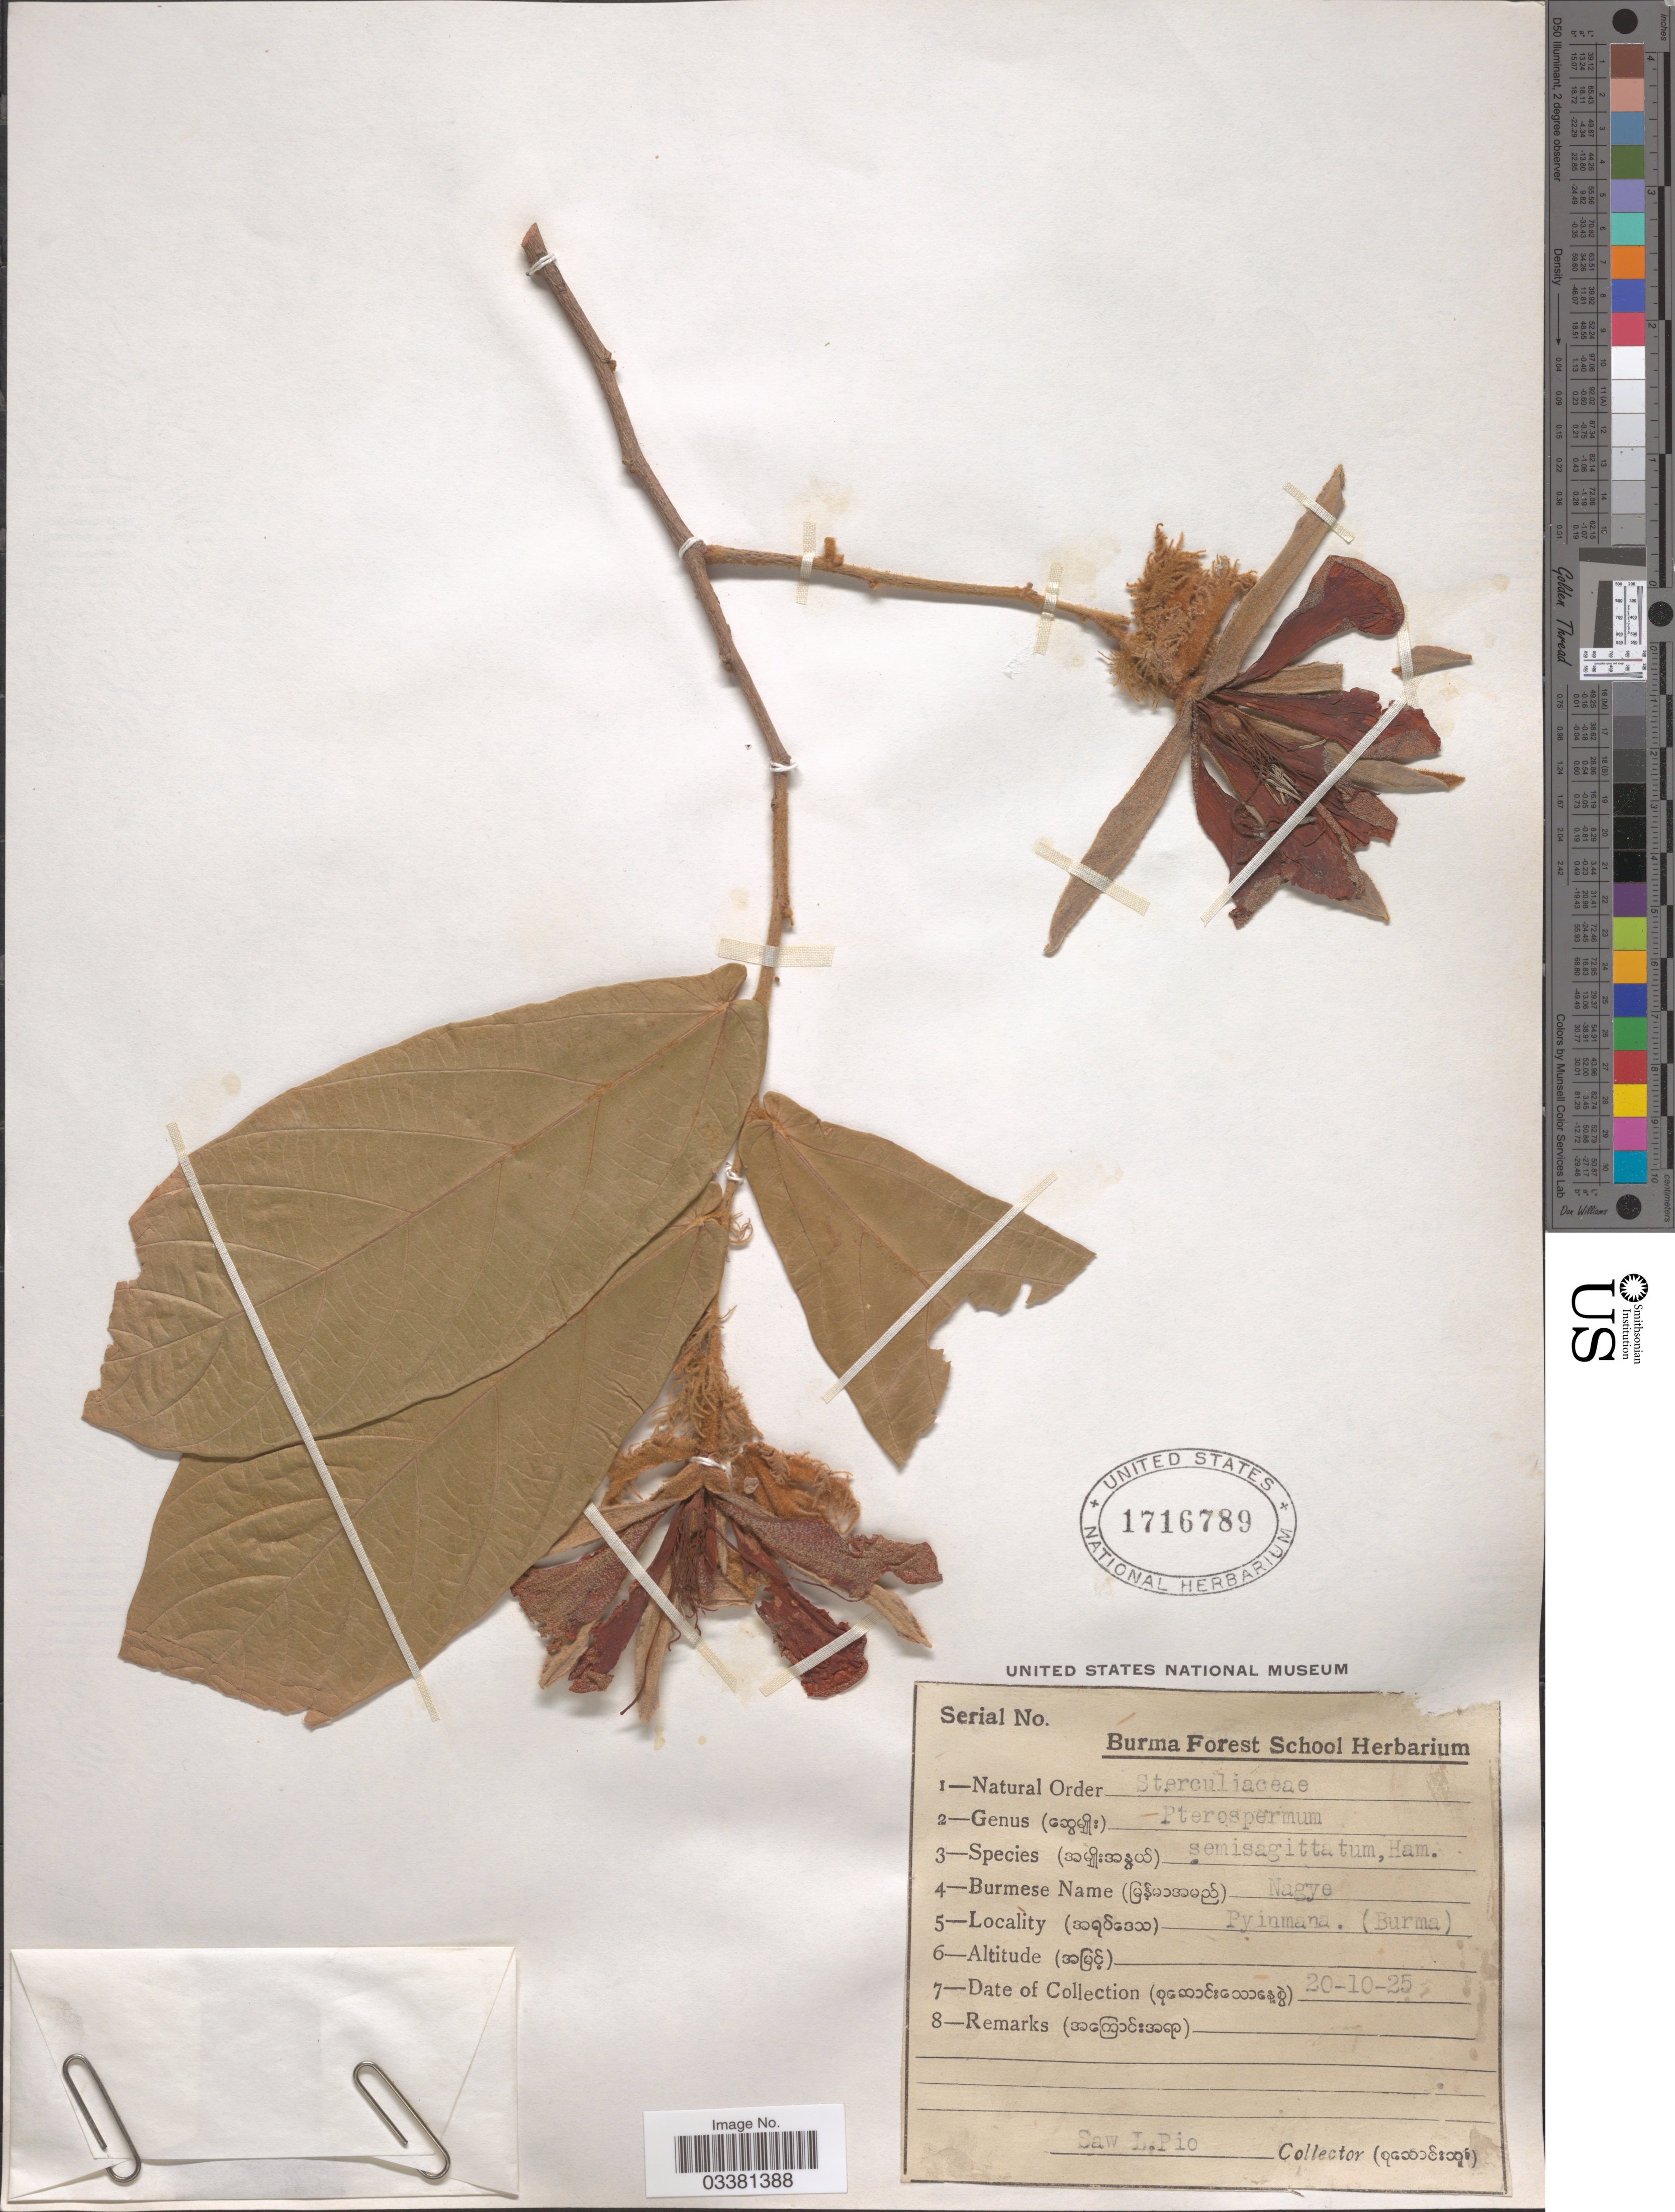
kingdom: Plantae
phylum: Tracheophyta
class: Magnoliopsida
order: Malvales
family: Malvaceae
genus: Pterospermum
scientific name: Pterospermum semisagittatum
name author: Buch.-Ham. & Roxb.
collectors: S. Pio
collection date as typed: Transcribed d/m/y: 20/10/25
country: Myanmar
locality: Pyinmana (Burma).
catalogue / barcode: US 1716789